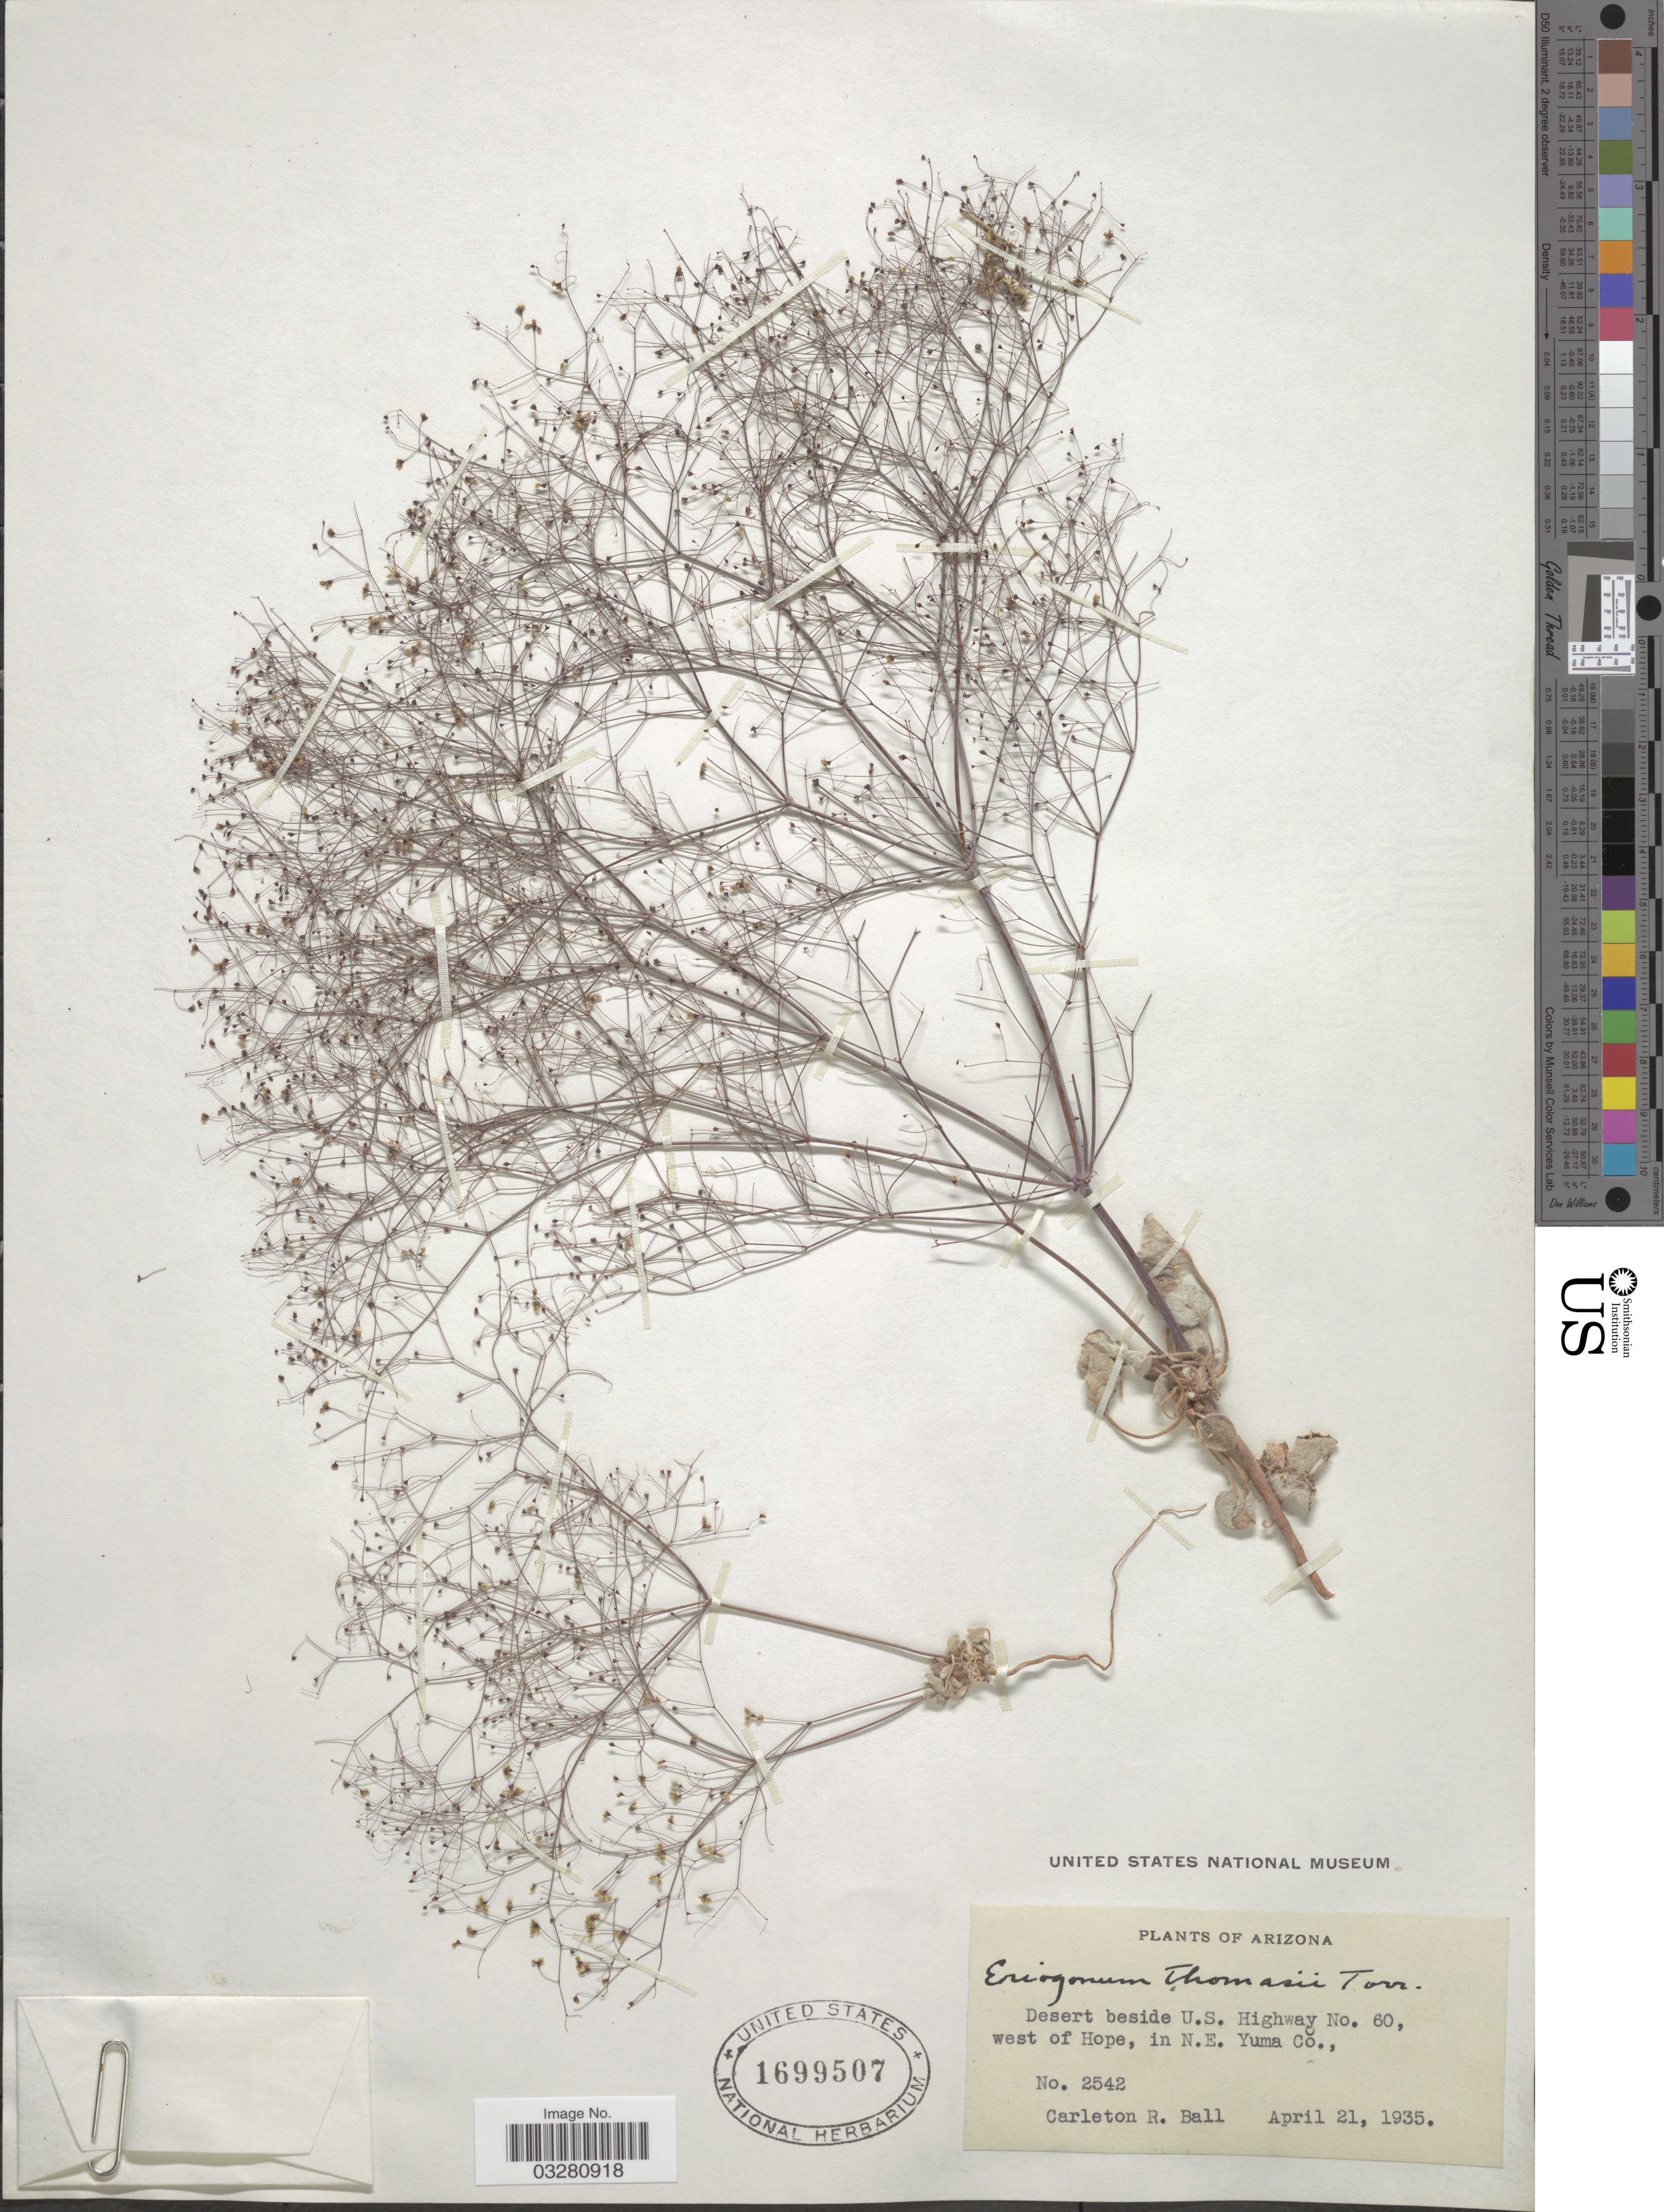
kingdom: Plantae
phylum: Tracheophyta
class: Magnoliopsida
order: Caryophyllales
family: Polygonaceae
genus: Eriogonum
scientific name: Eriogonum thomasii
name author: Torr.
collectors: C. R. Ball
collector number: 2542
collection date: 1935-04-21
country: United States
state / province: Arizona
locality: Desert beside U.S. Highway No. 60, west of Hope, in N.E. Yuma Co.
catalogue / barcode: US 1699507